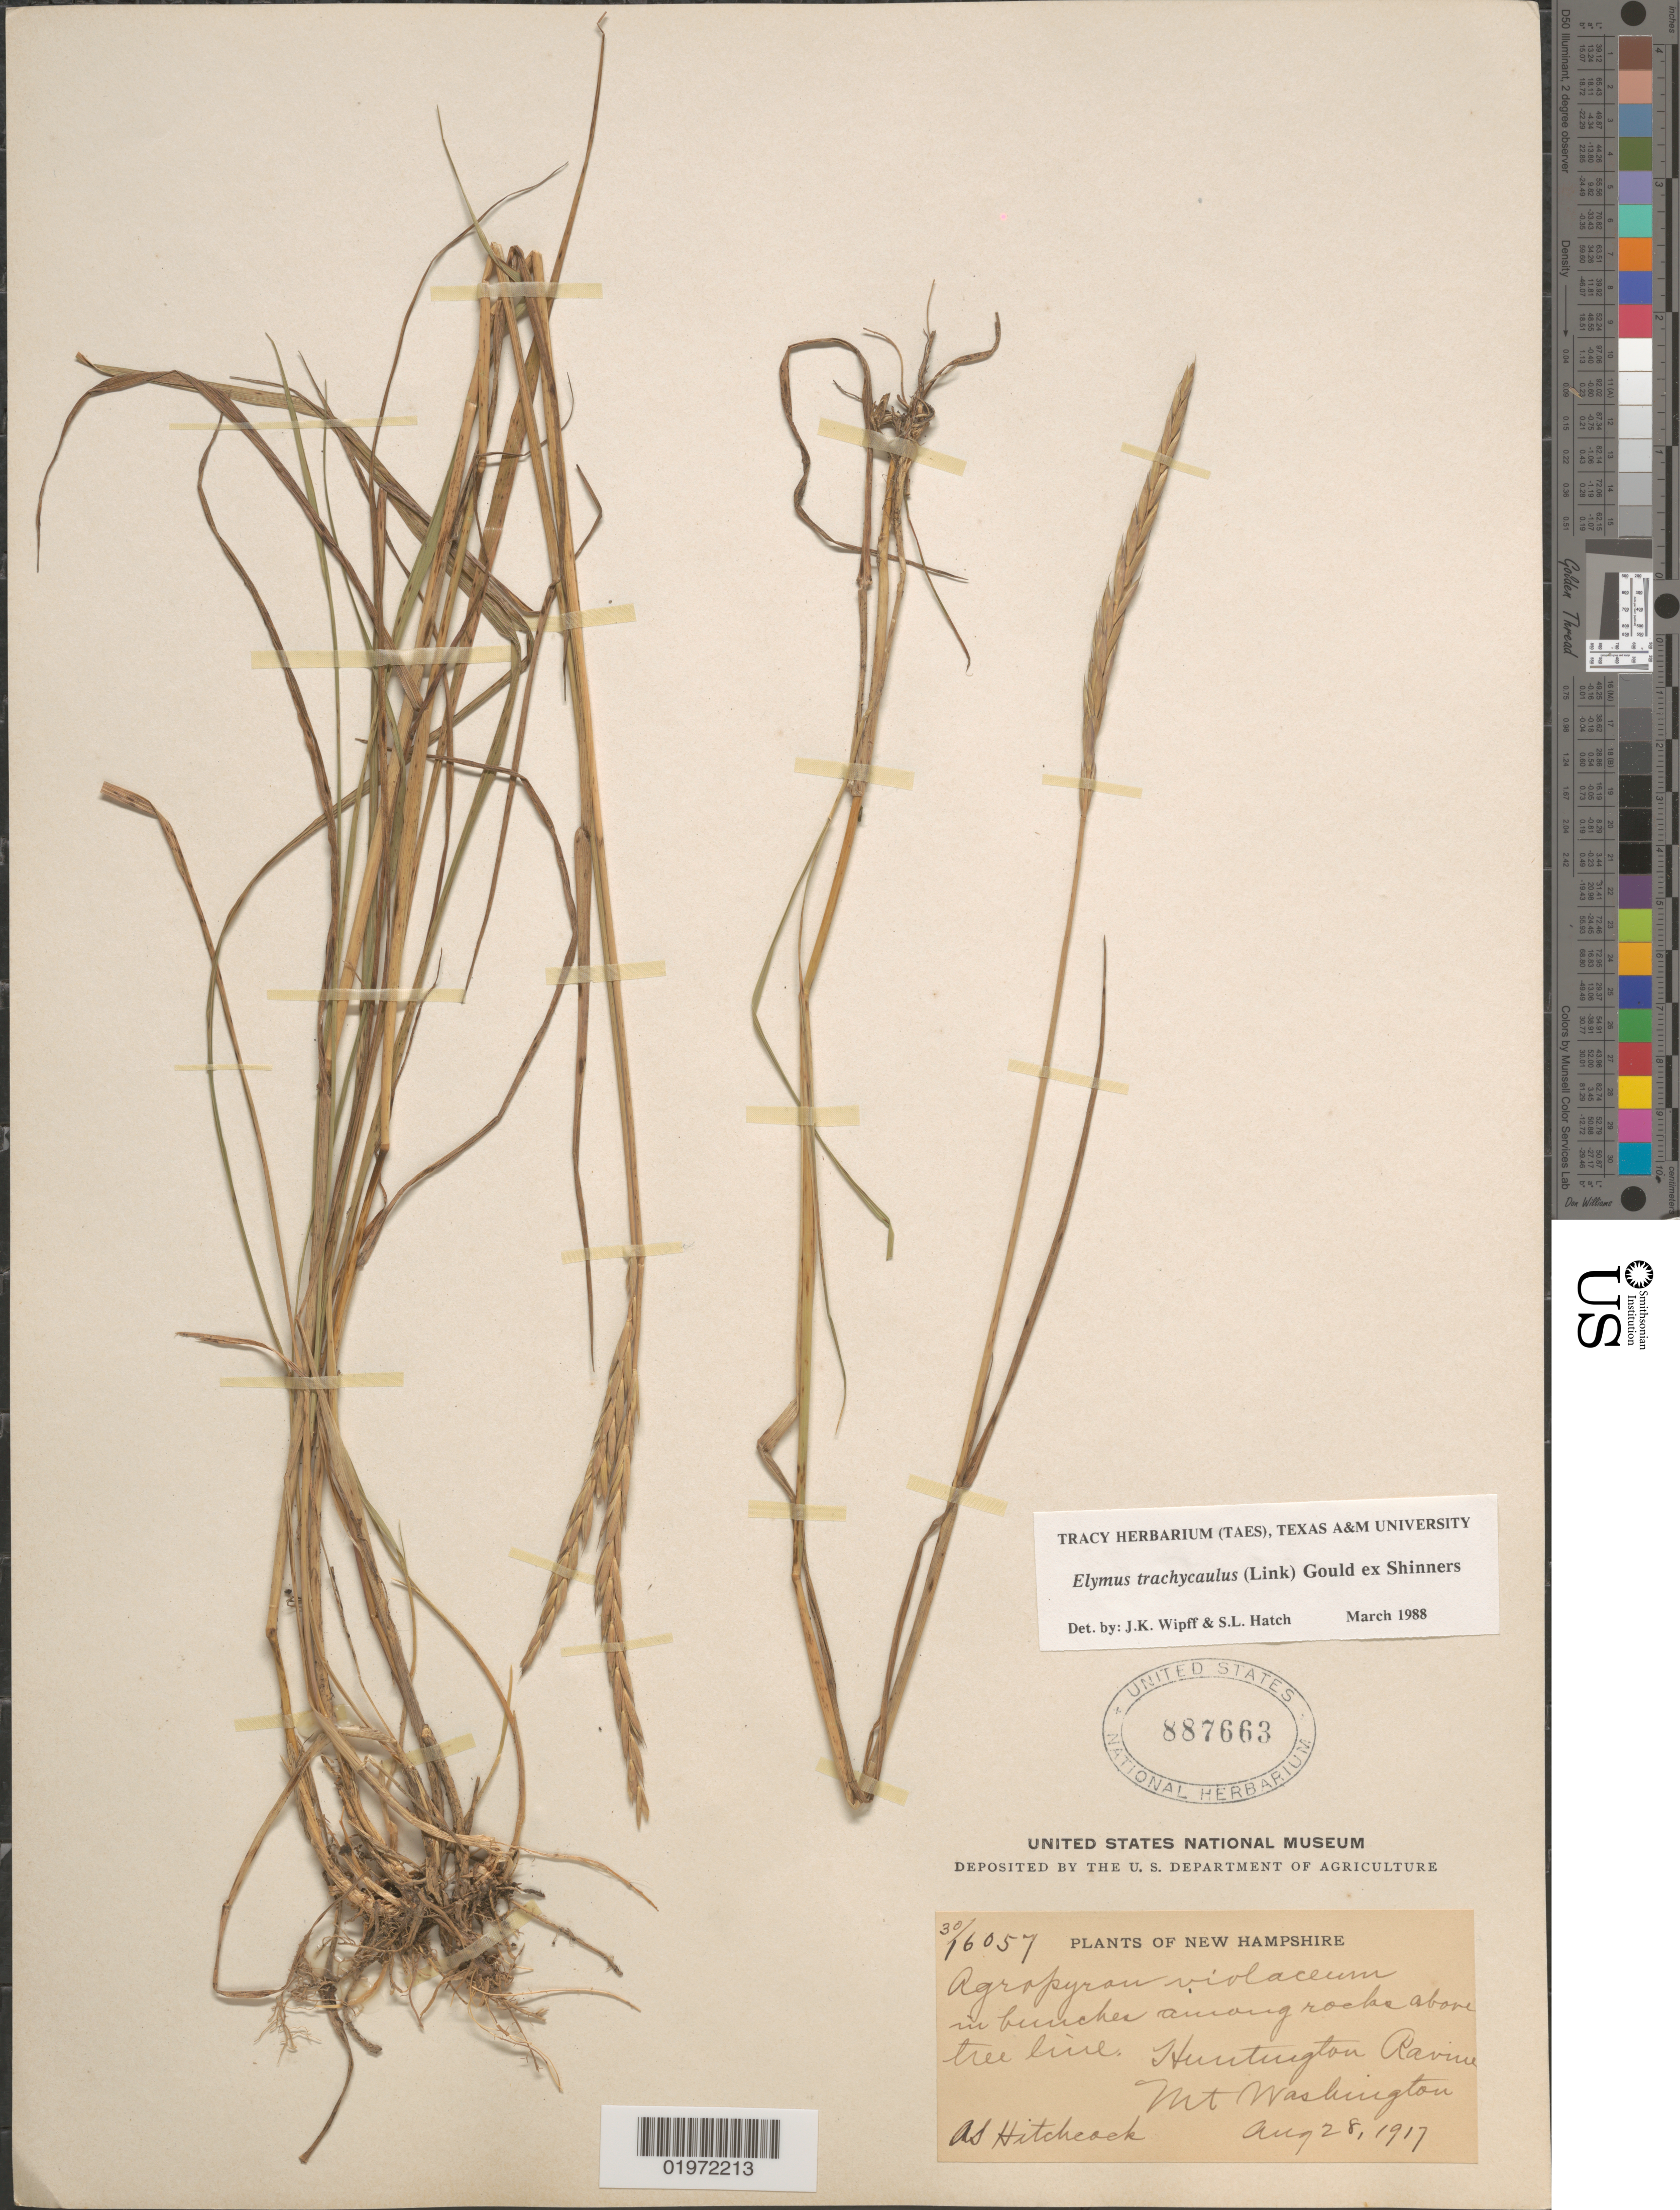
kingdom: Plantae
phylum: Tracheophyta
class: Liliopsida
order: Poales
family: Poaceae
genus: Elymus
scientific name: Elymus trachycaulus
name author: (Link) Gould ex Shinners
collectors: A. S. Hitchcock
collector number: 30/16057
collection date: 1917-08-28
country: United States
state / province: New Hampshire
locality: Huntington Ravine. Mt Washington.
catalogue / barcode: US 887663